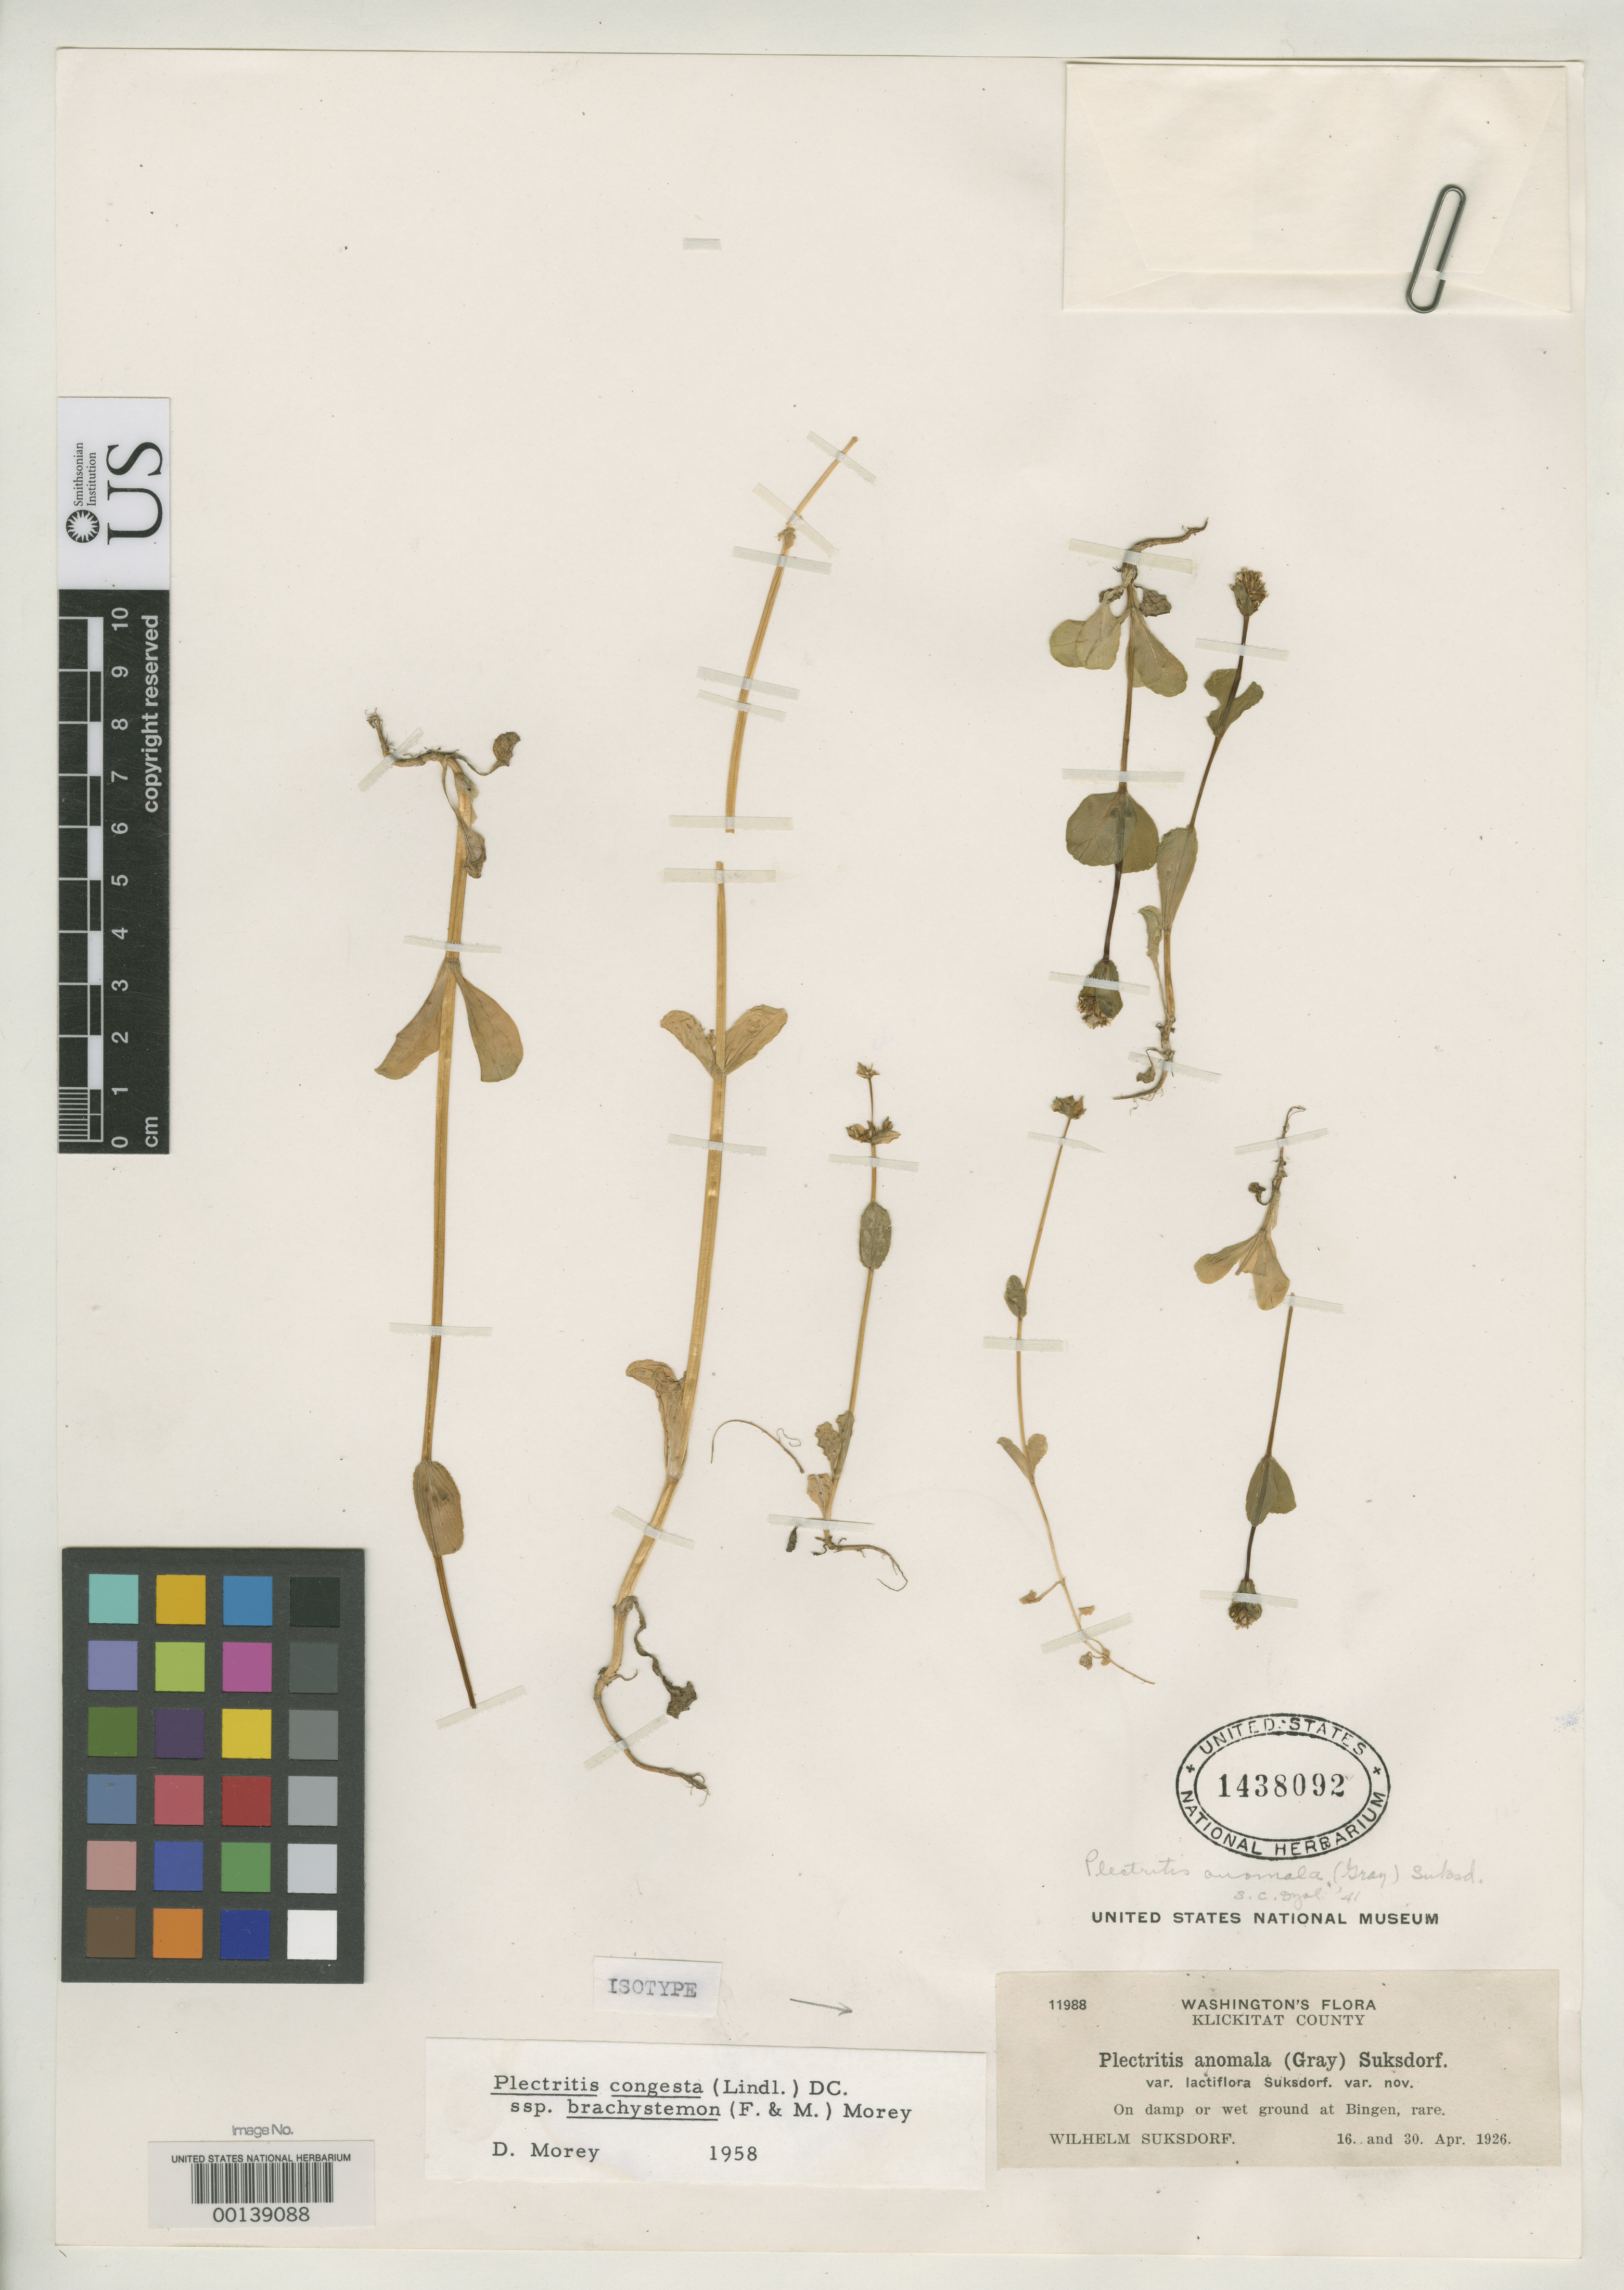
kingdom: Plantae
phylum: Tracheophyta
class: Magnoliopsida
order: Dipsacales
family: Caprifoliaceae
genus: Plectritis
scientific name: Plectritis anomala var. lactiflora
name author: Suksd.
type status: Isotype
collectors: W. N. Suksdorf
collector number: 11988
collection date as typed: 16 Apr 1926 and 30 Apr 1926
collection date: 1926-04-16,1926-04-30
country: United States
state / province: Washington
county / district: Klickitat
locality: Bingen.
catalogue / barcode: US 1438092